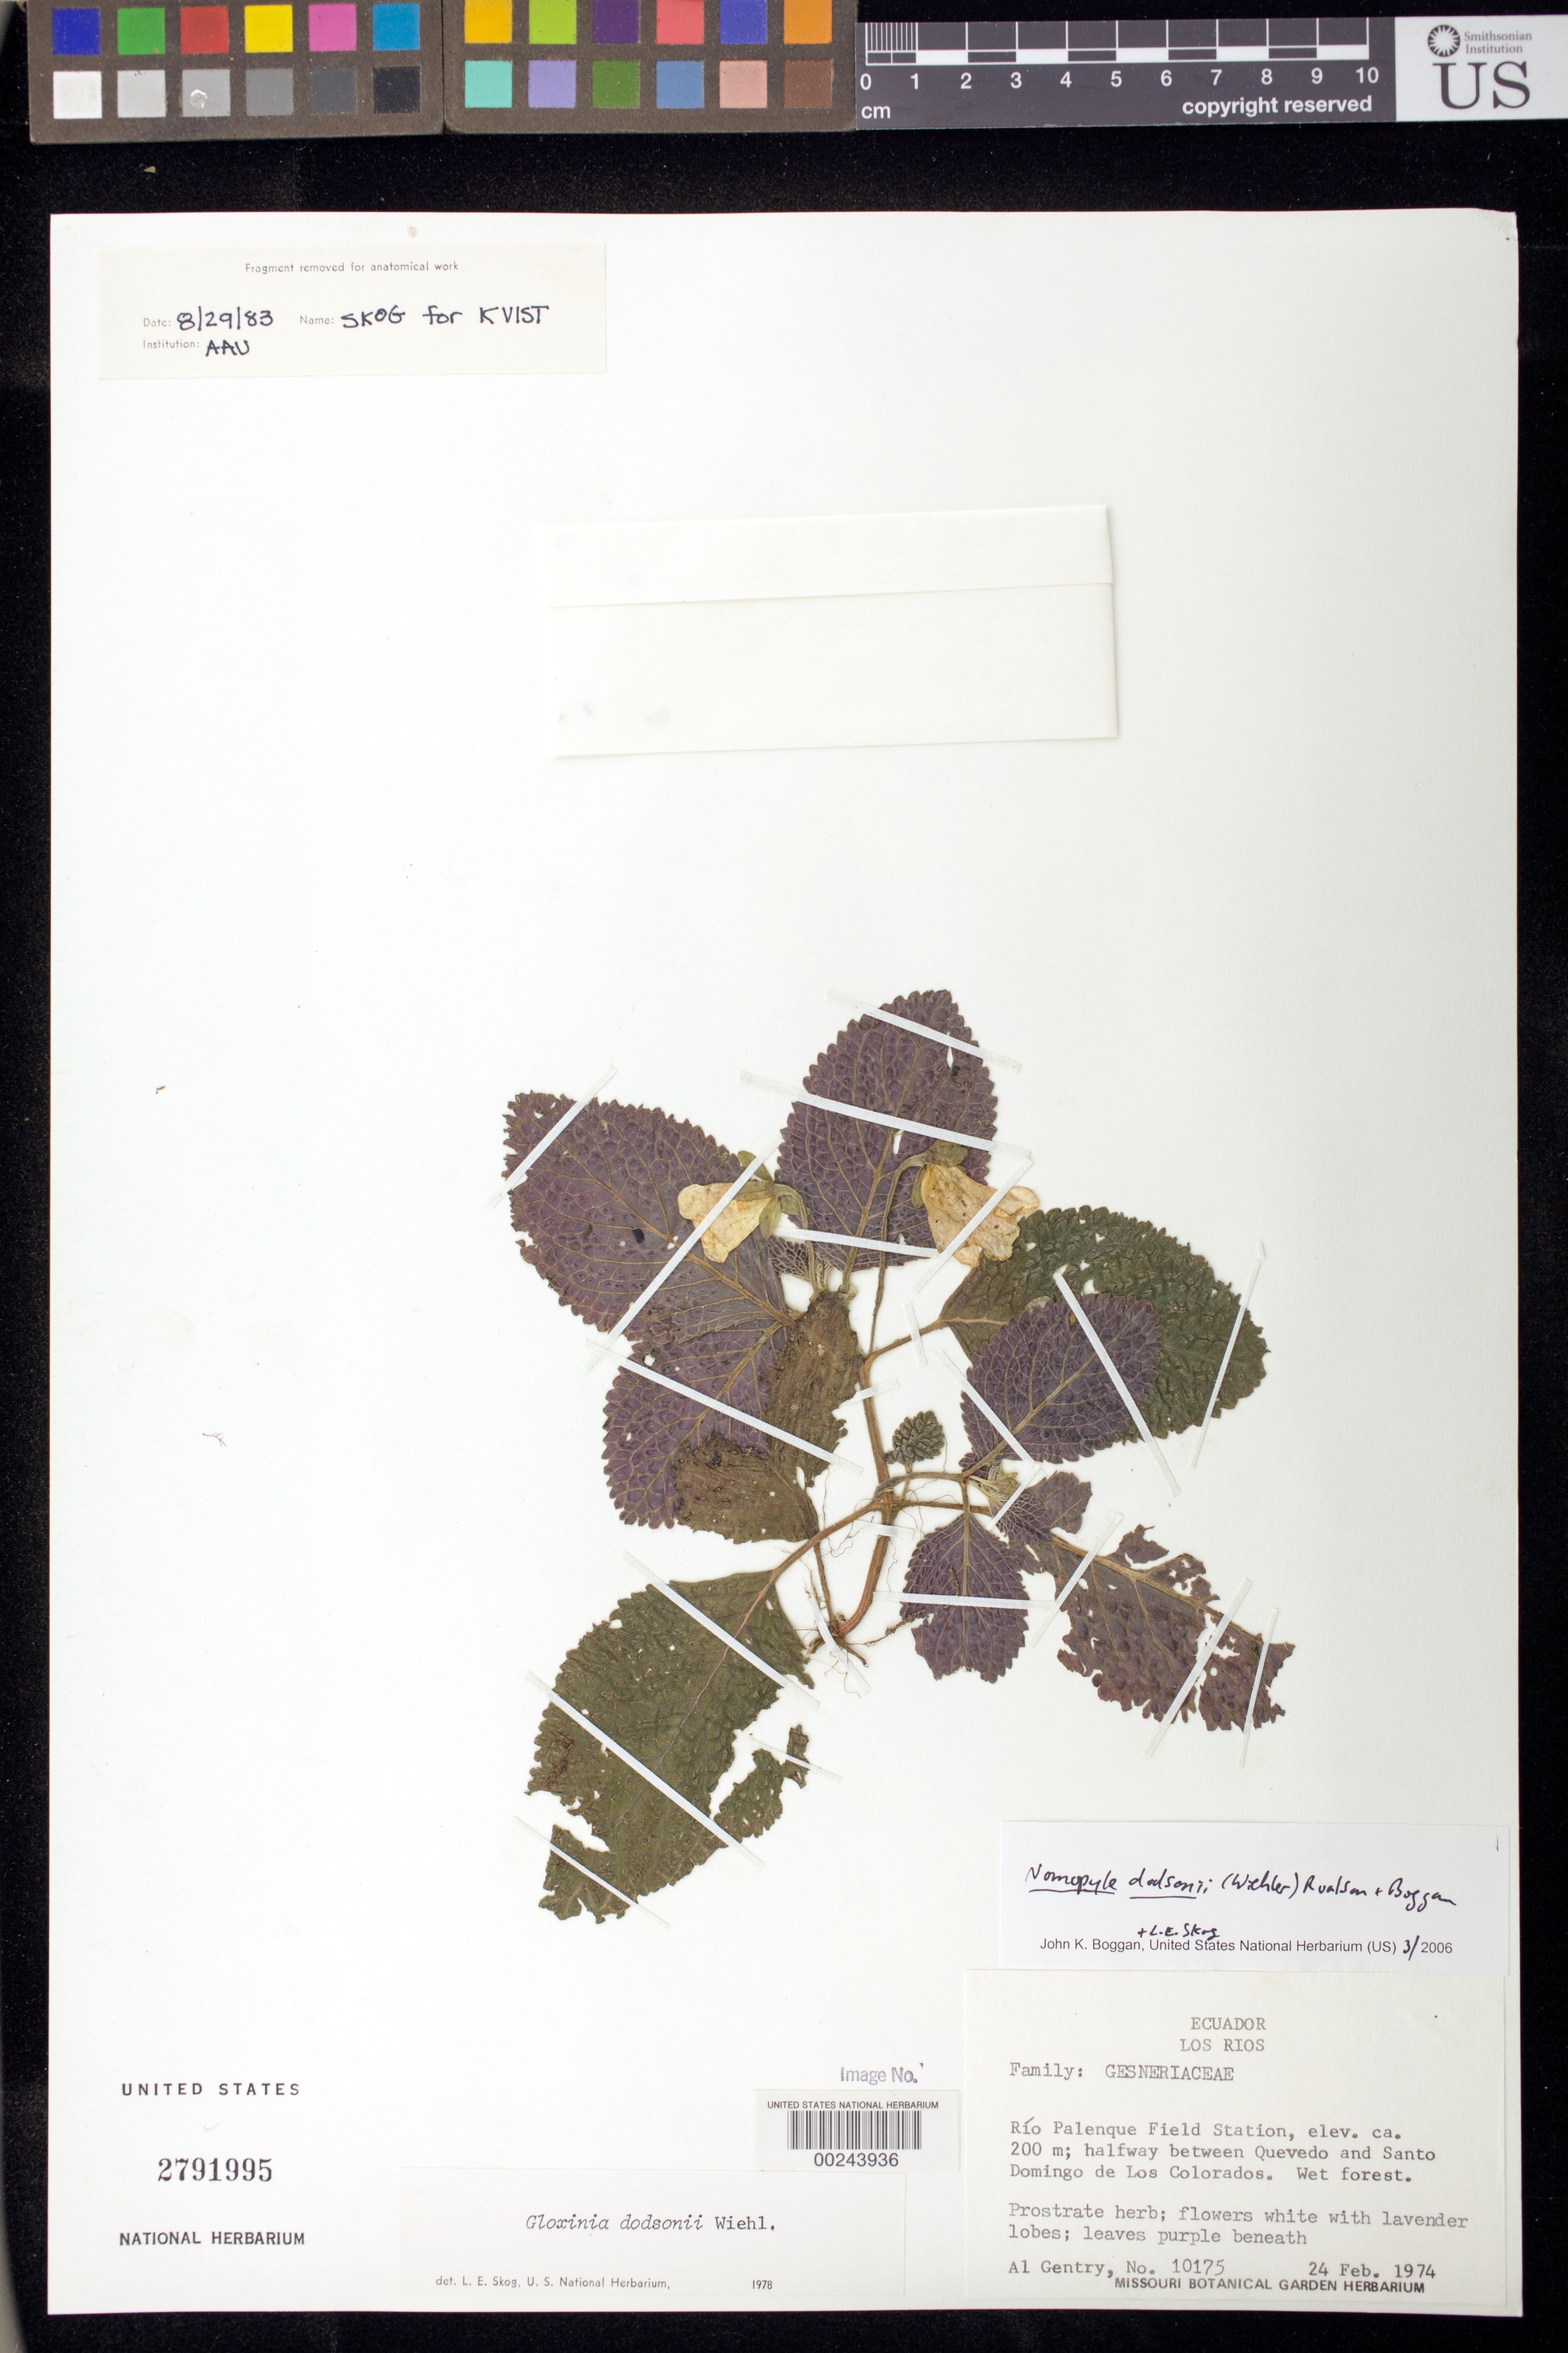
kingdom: Plantae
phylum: Tracheophyta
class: Magnoliopsida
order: Lamiales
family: Gesneriaceae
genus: Nomopyle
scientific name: Nomopyle dodsonii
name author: (Wiehler) Roalson & Boggan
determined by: Boggan, J. K.; Skog, L. E.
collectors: A. H. Gentry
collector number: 10175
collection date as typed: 24 Feb 1974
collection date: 1974-02-24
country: Ecuador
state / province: Los Ríos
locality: Rio Palenque Field Station, halfway between Quevedo and Santo Domingo de los Colorados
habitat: Wet forest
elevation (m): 200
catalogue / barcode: US 2791995